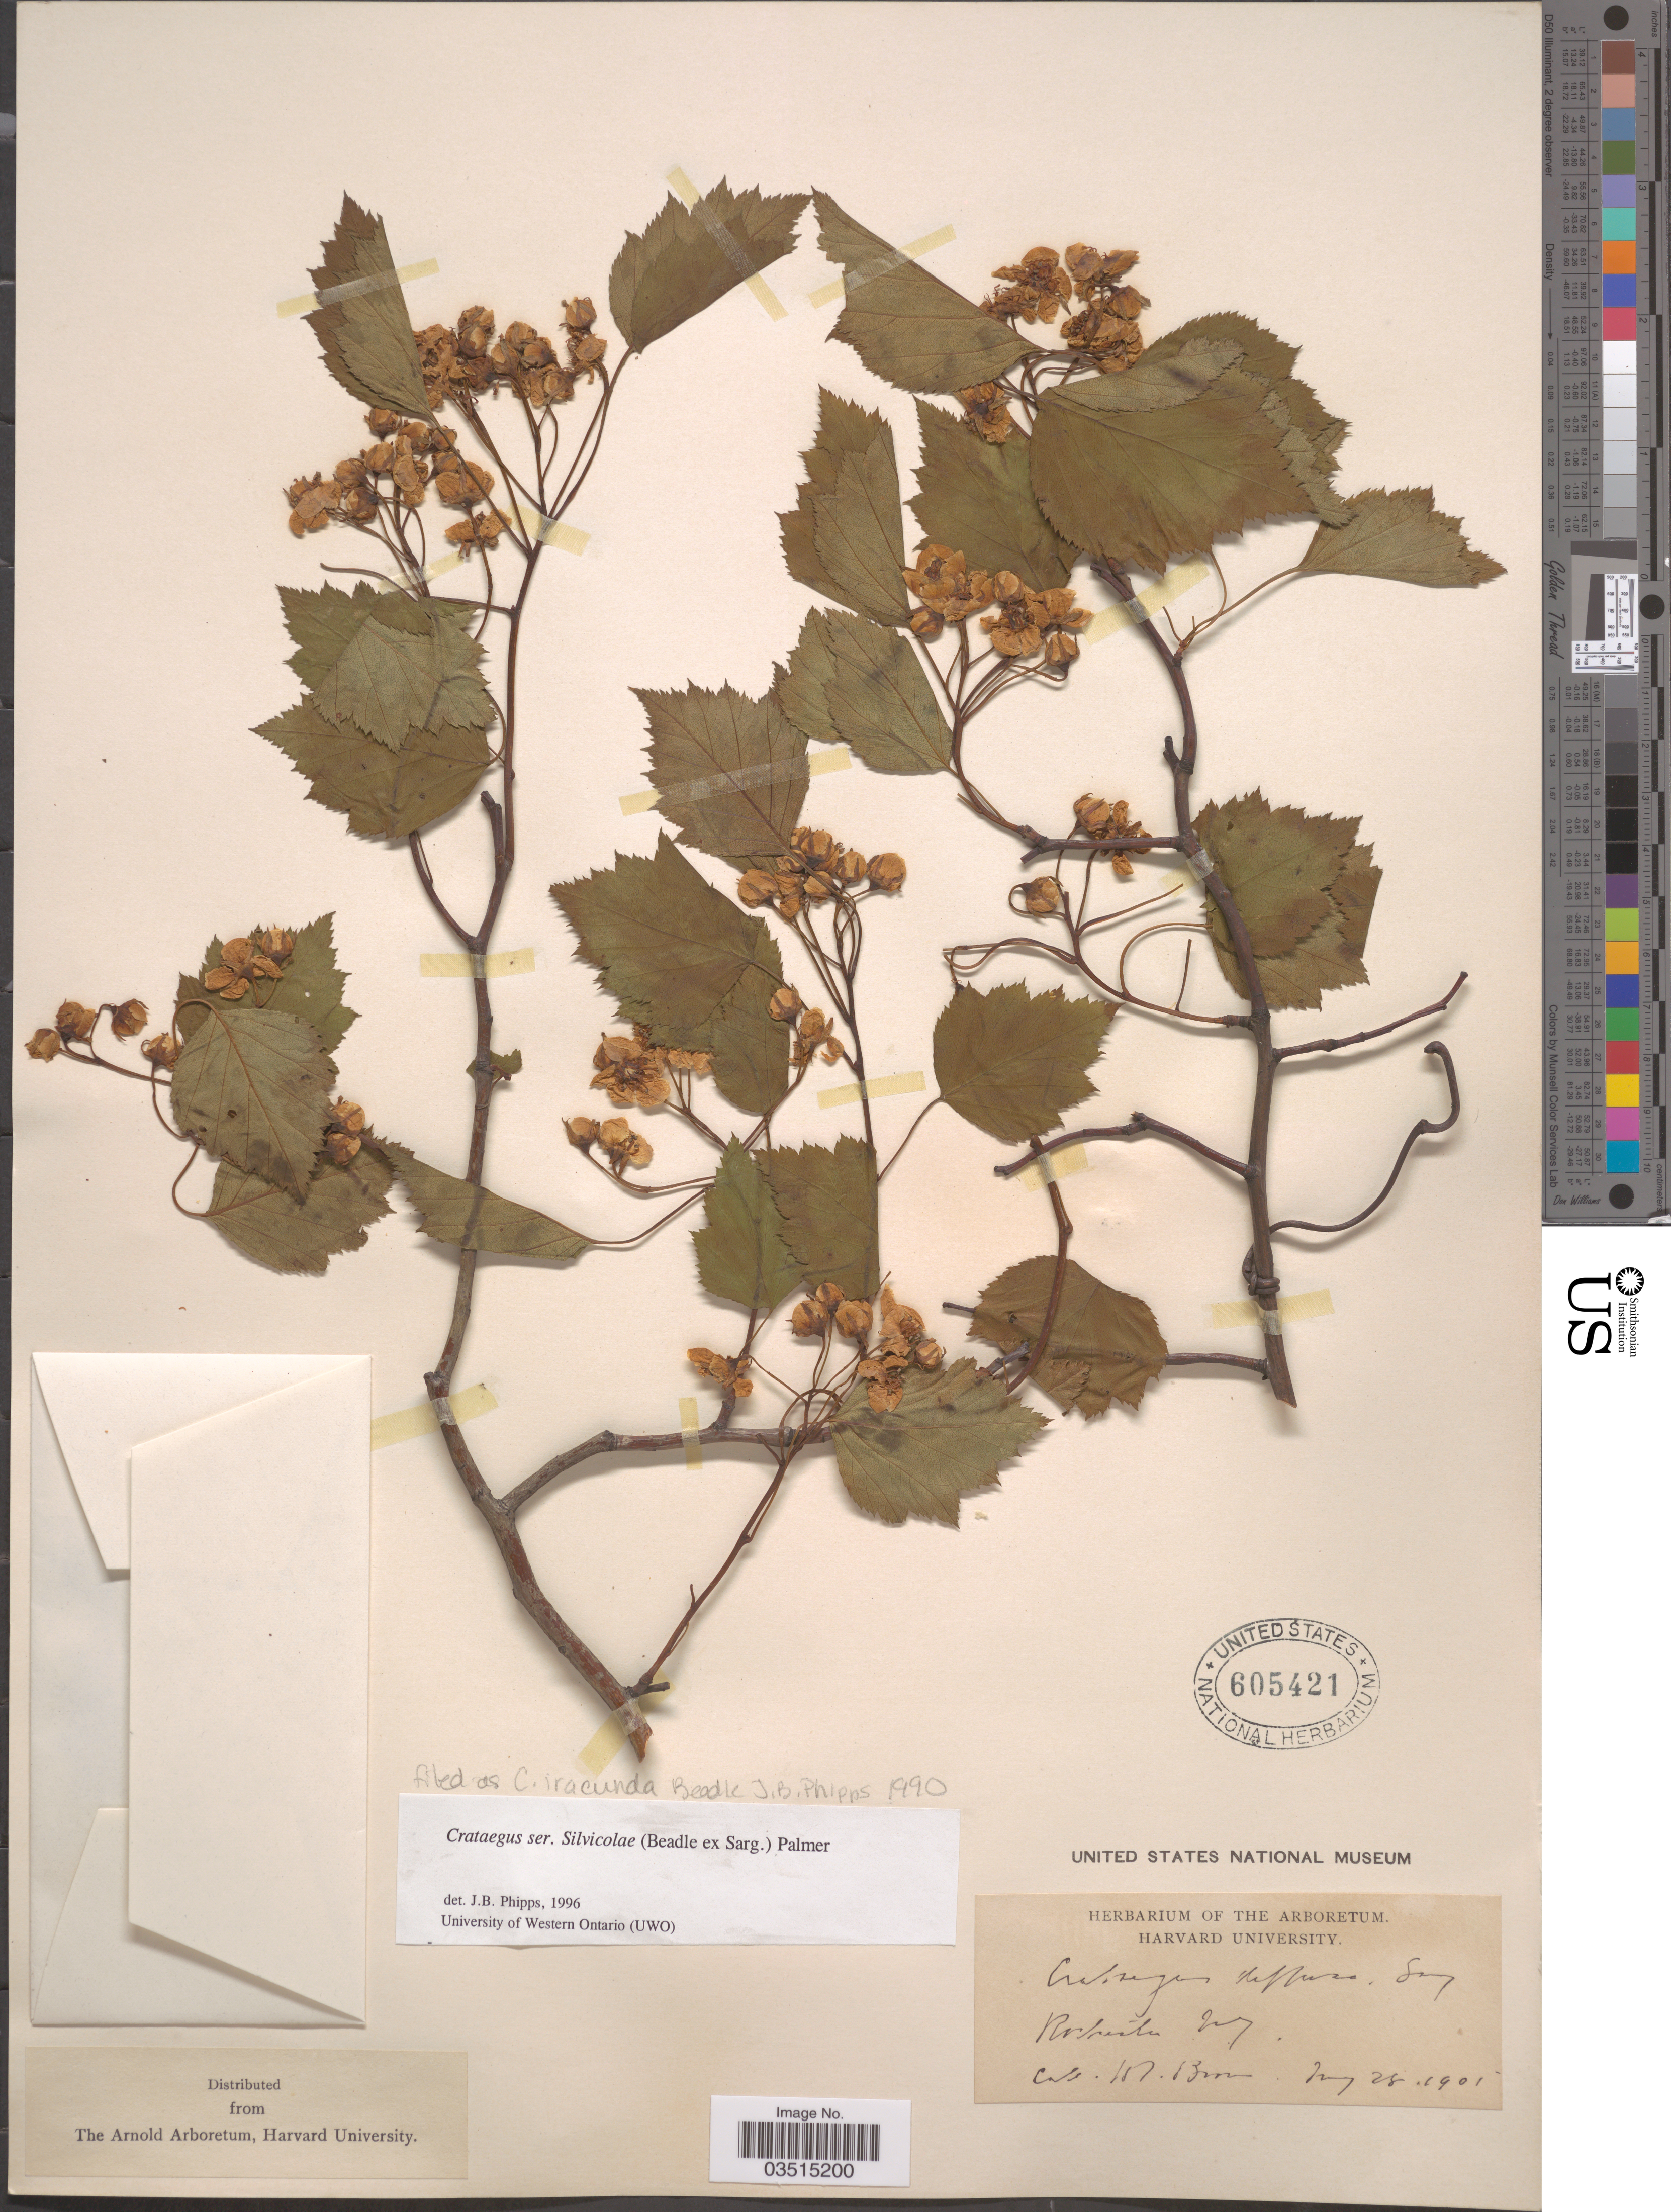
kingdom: Plantae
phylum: Tracheophyta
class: Magnoliopsida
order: Rosales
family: Rosaceae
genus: Crataegus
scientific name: Crataegus iracunda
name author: Beadle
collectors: H. T. Brown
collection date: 1901-05-28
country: United States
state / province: New York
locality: Rochester NY.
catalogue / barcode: US 605421